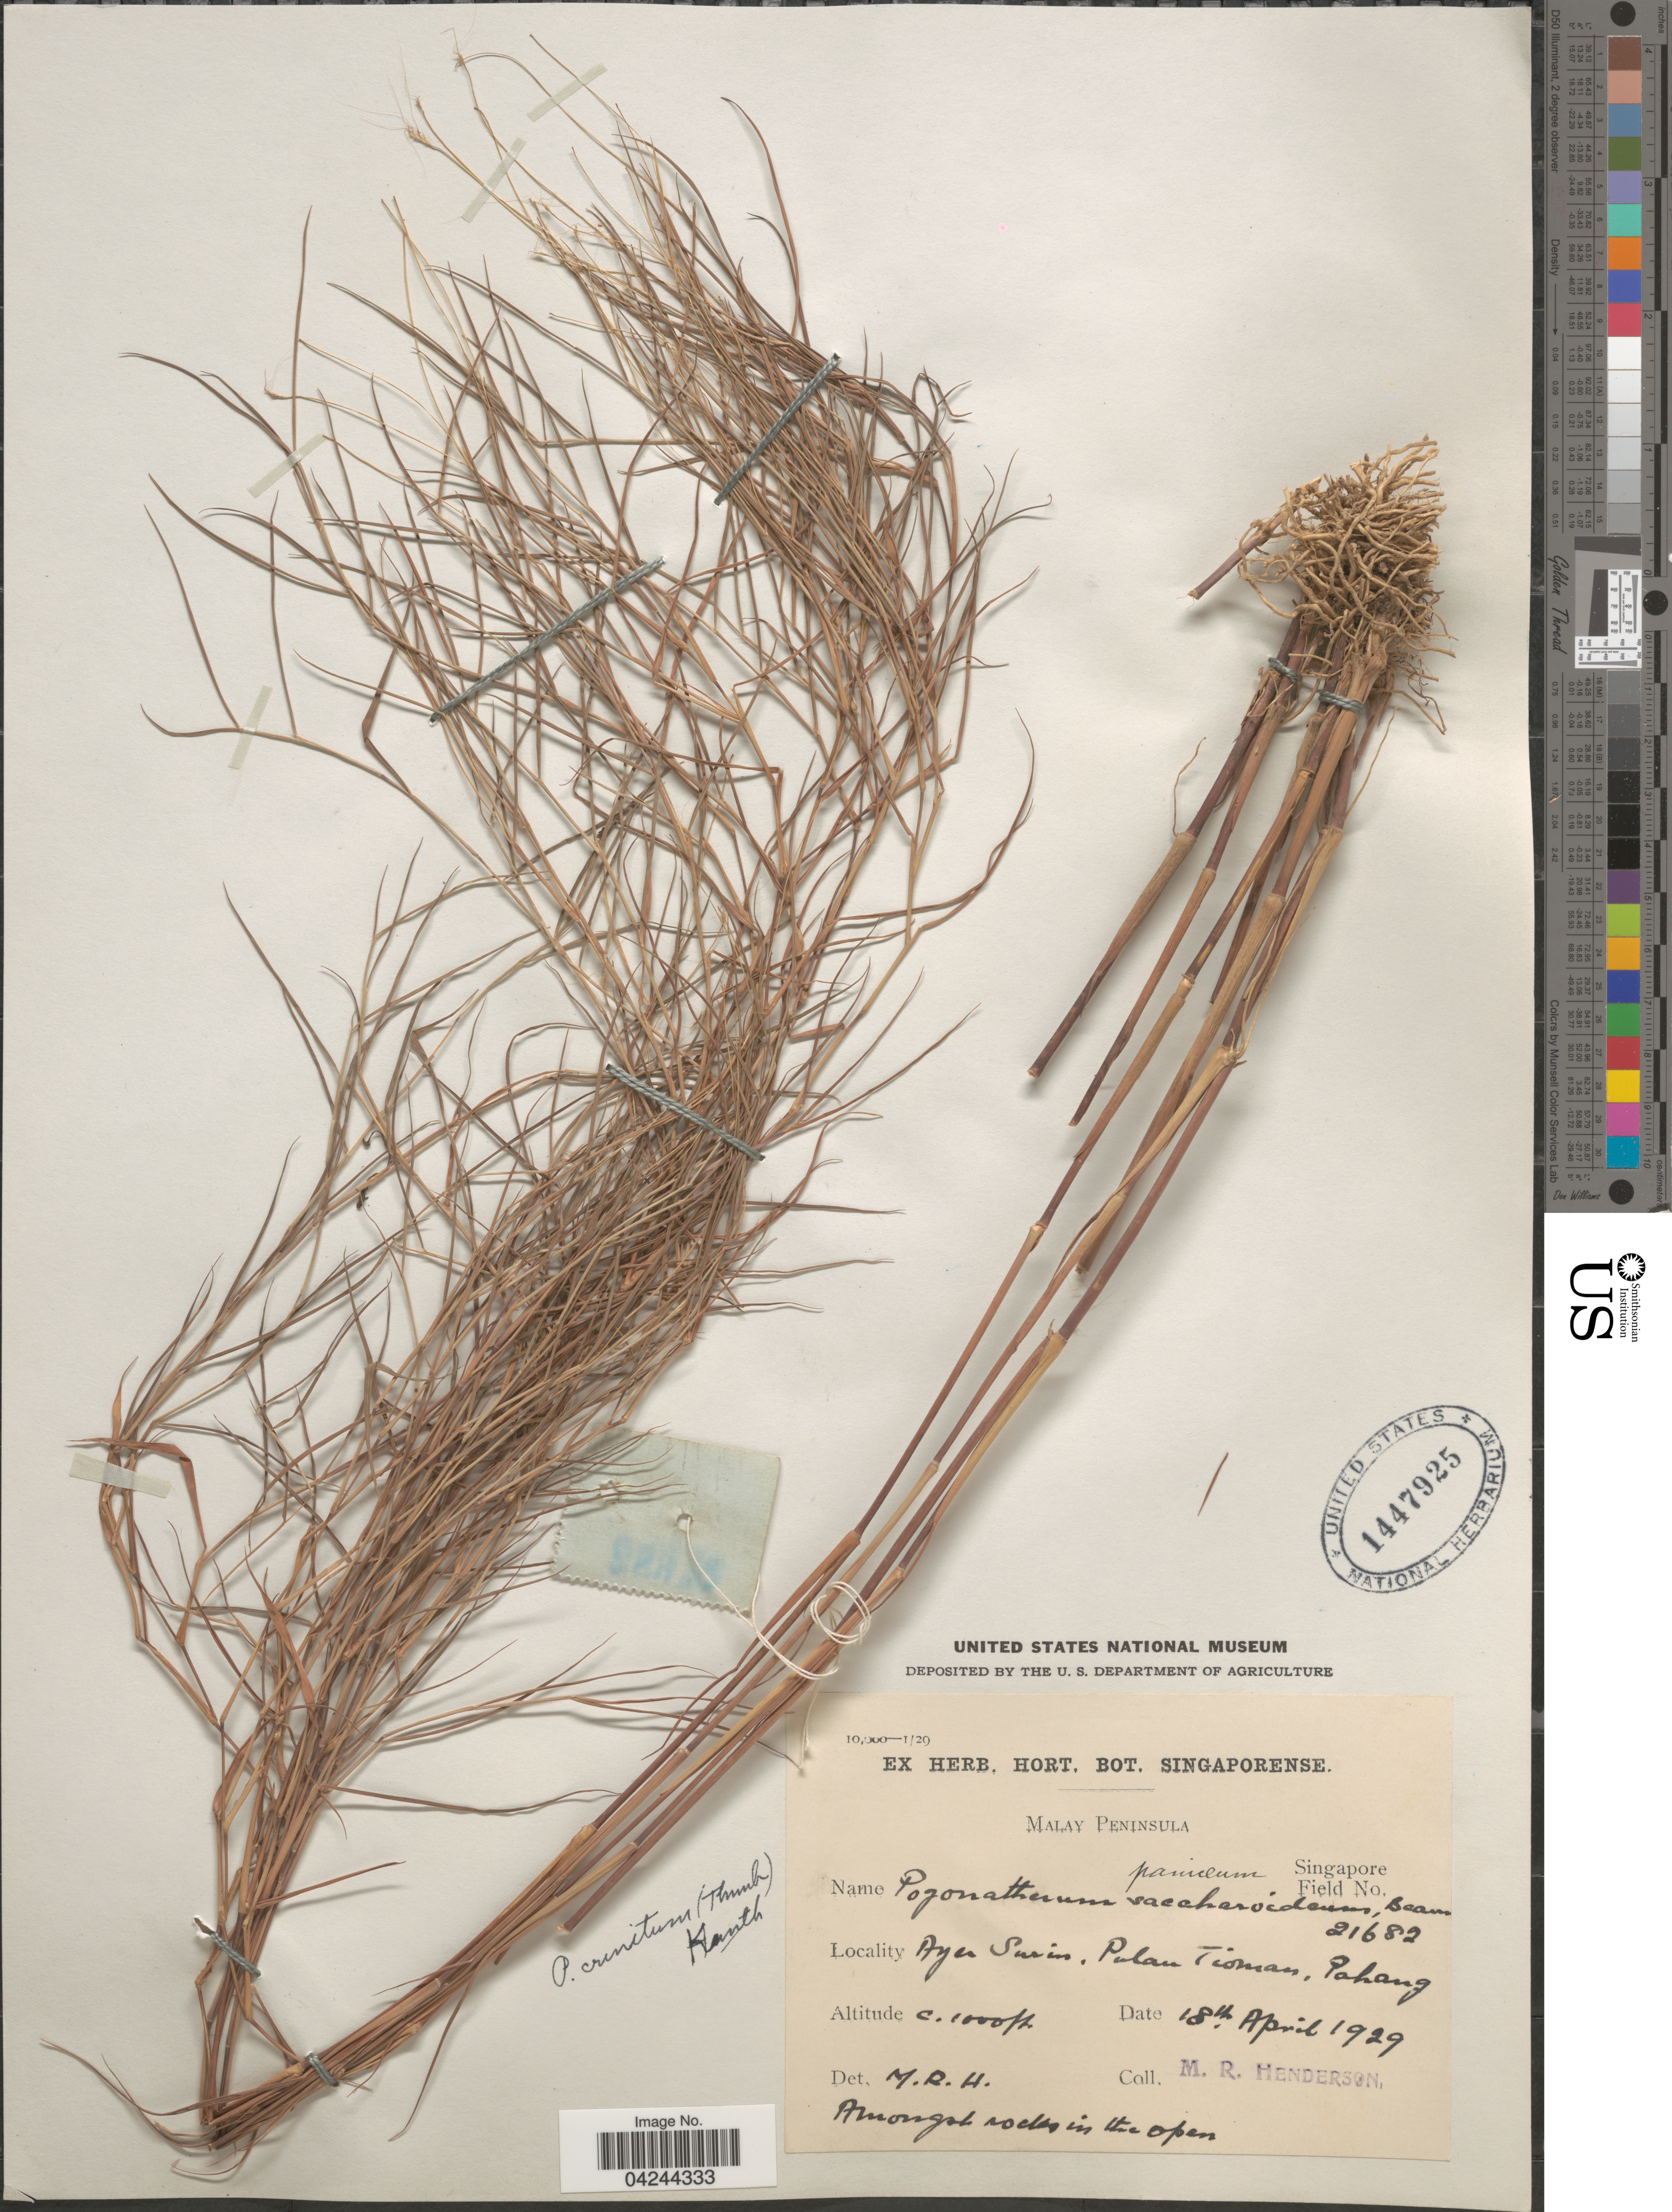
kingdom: Plantae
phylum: Tracheophyta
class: Liliopsida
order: Poales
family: Poaceae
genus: Pogonatherum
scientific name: Pogonatherum crinitum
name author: (Thunb.) Kunth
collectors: M. Henderson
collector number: Singapore Field 21682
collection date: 1929-04-18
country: Malaysia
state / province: Pahang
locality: Malay Peninsula. Ayer Surin, Palau Tioman.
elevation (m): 305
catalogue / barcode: US 1447925